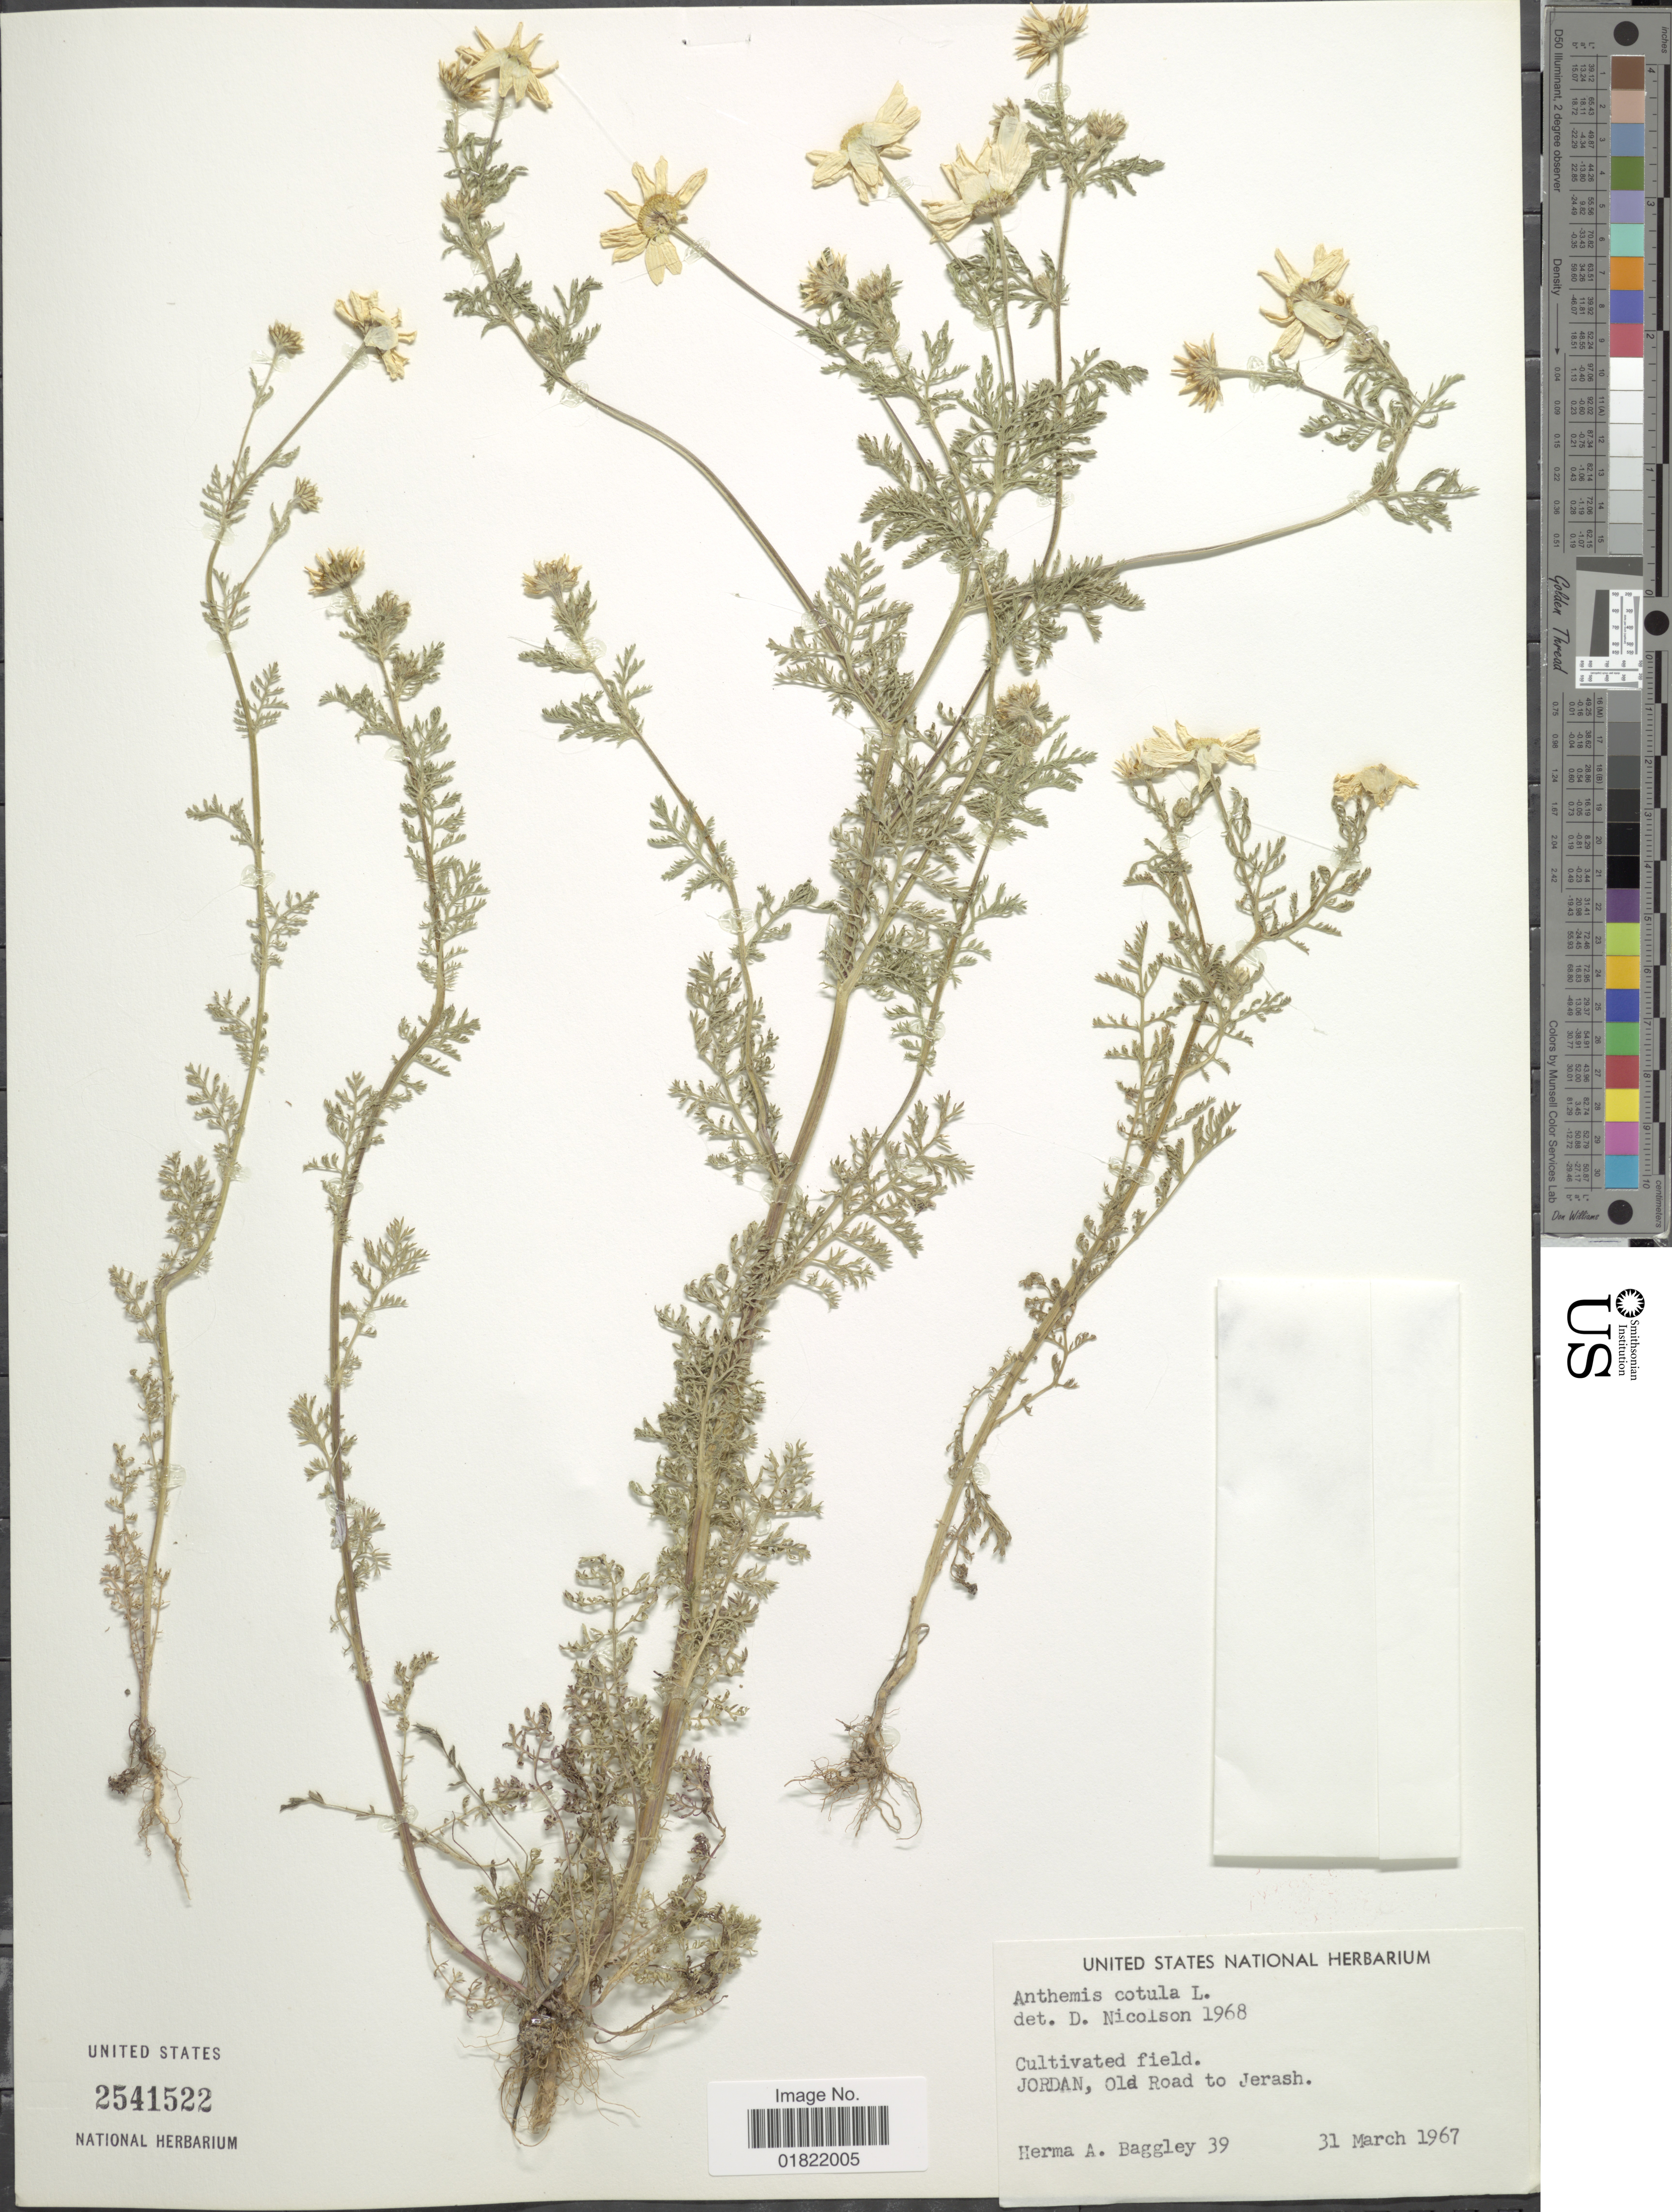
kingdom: Plantae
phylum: Tracheophyta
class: Magnoliopsida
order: Asterales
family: Asteraceae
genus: Anthemis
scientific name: Anthemis cotula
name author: L.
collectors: H. Baggley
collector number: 39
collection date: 1967-03-31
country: Jordan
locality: Old road to Jerash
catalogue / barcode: US 2541522